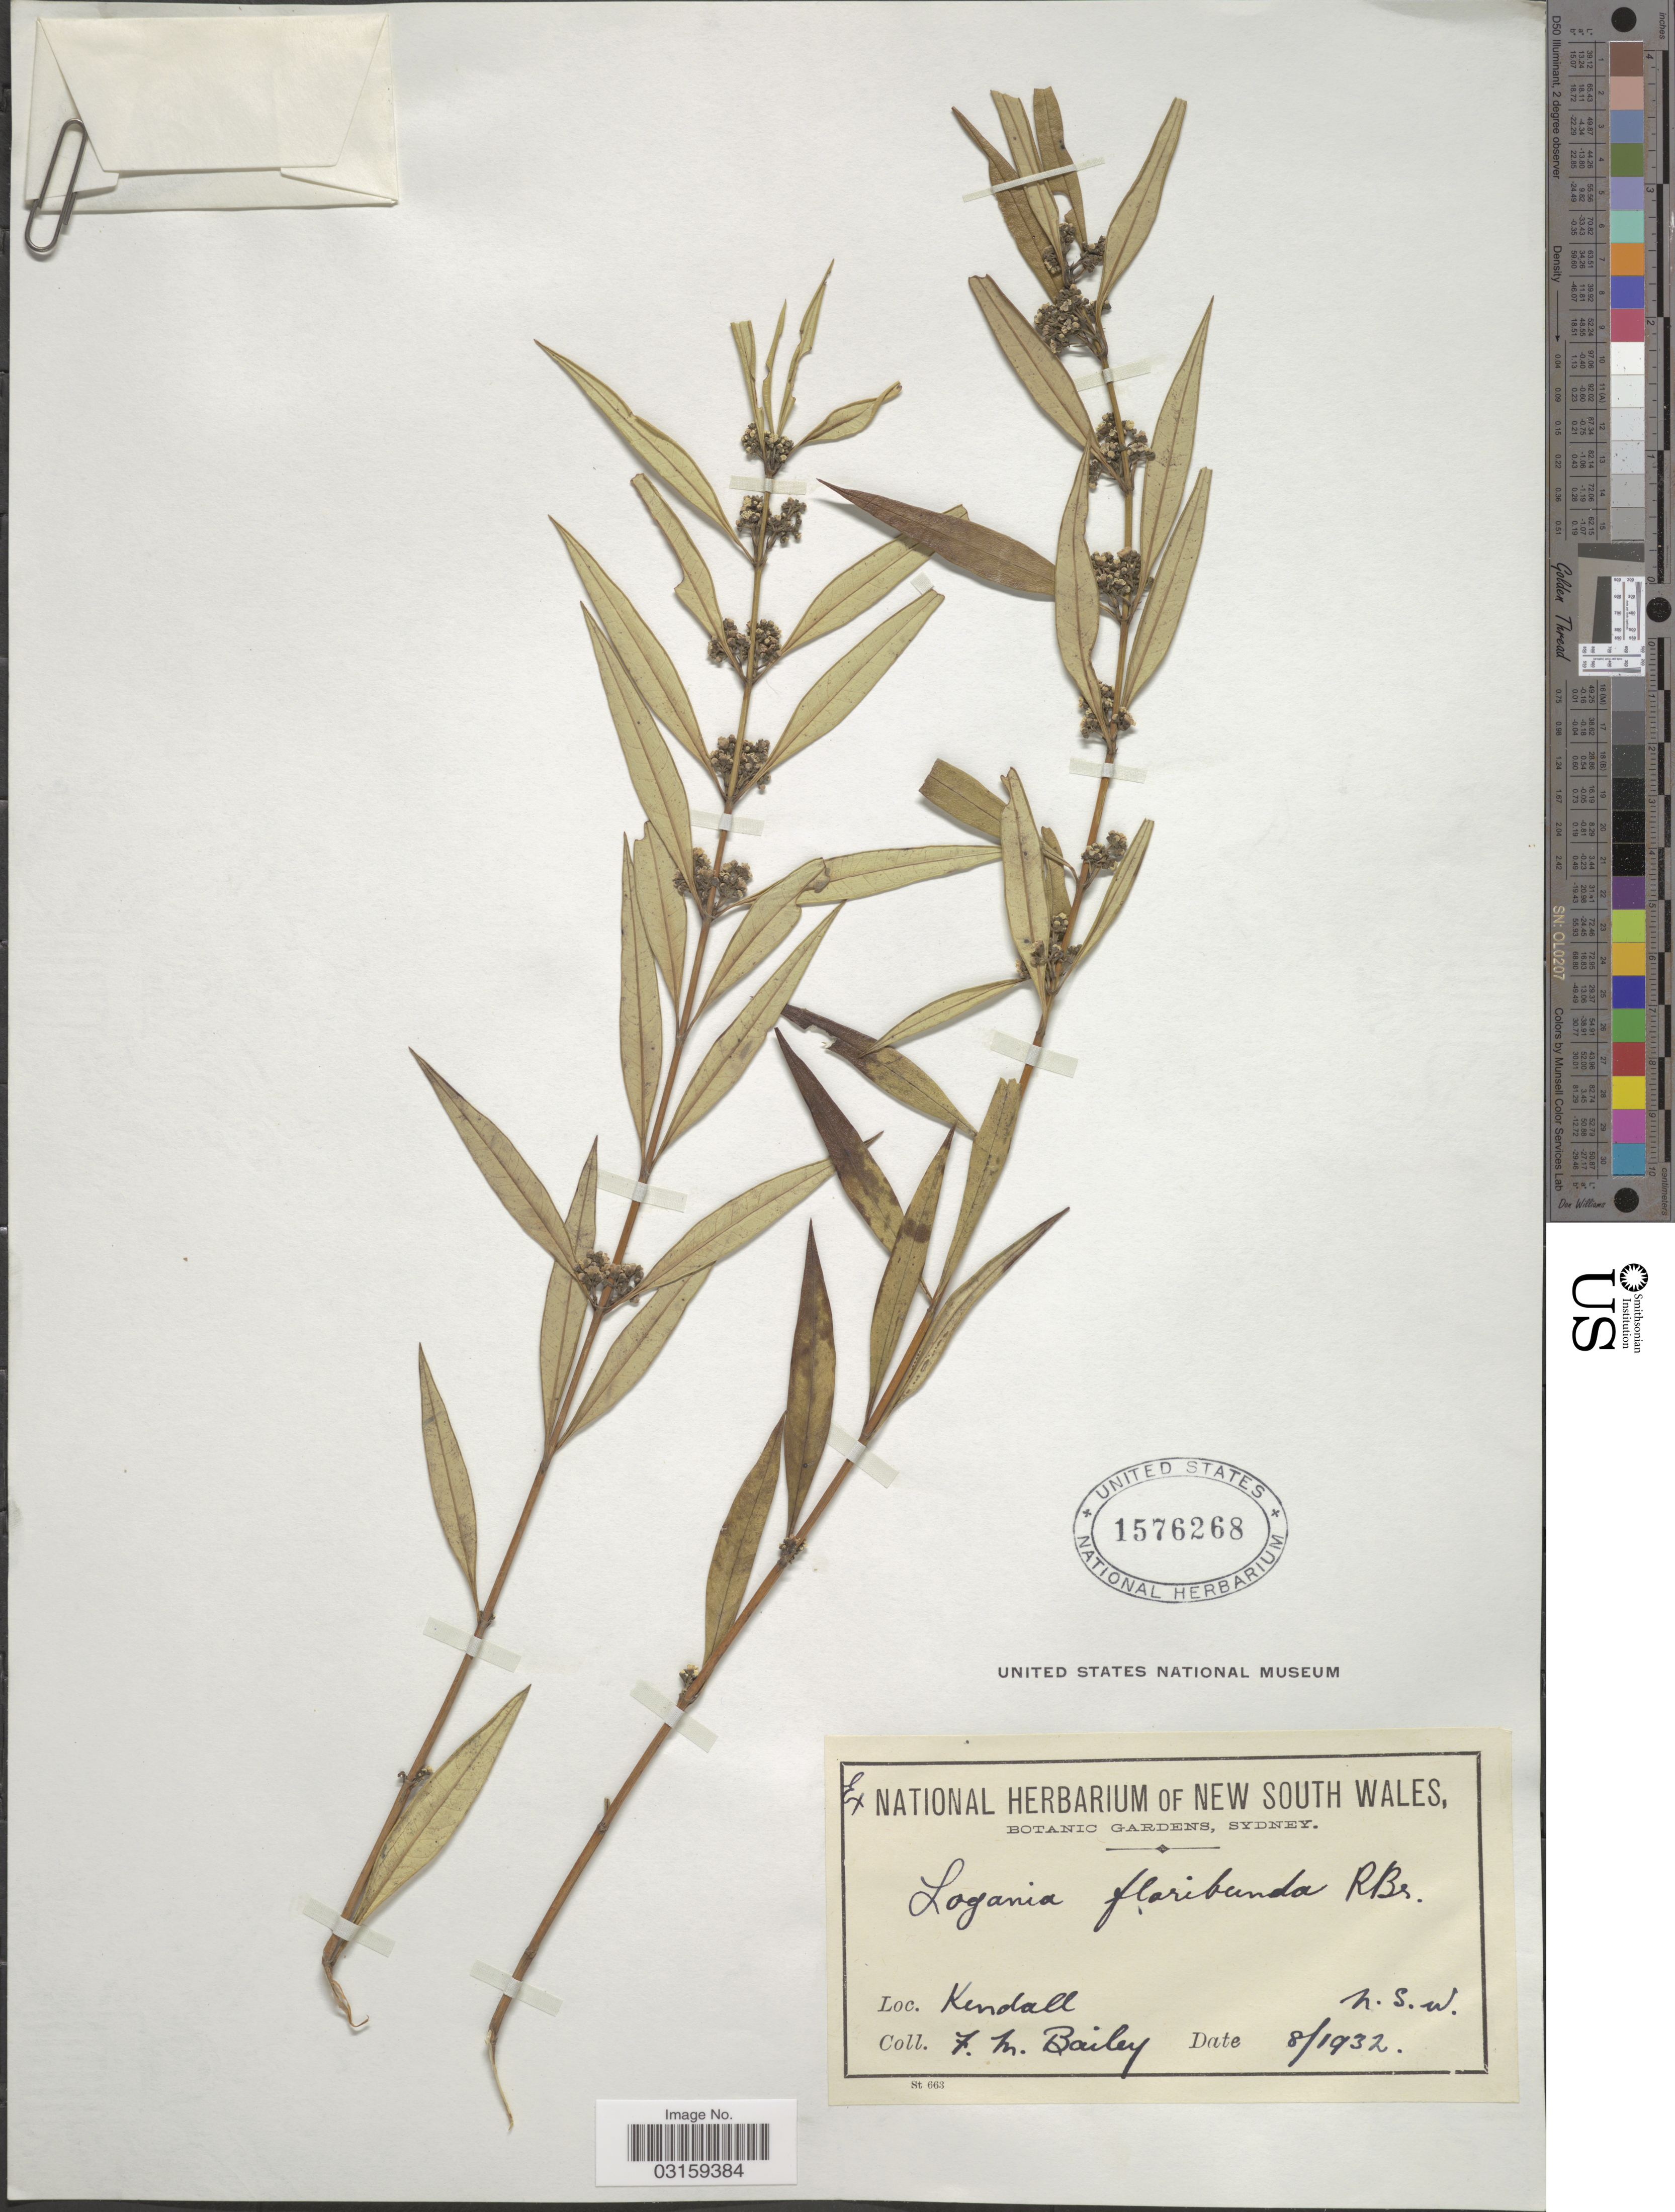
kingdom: Plantae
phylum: Tracheophyta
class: Magnoliopsida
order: Gentianales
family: Loganiaceae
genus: Logania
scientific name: Logania albiflora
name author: (Andrews) Druce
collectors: F. M. Bailey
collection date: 1932-08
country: Australia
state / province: New South Wales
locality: Kendall N.S.W.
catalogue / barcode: US 1576268